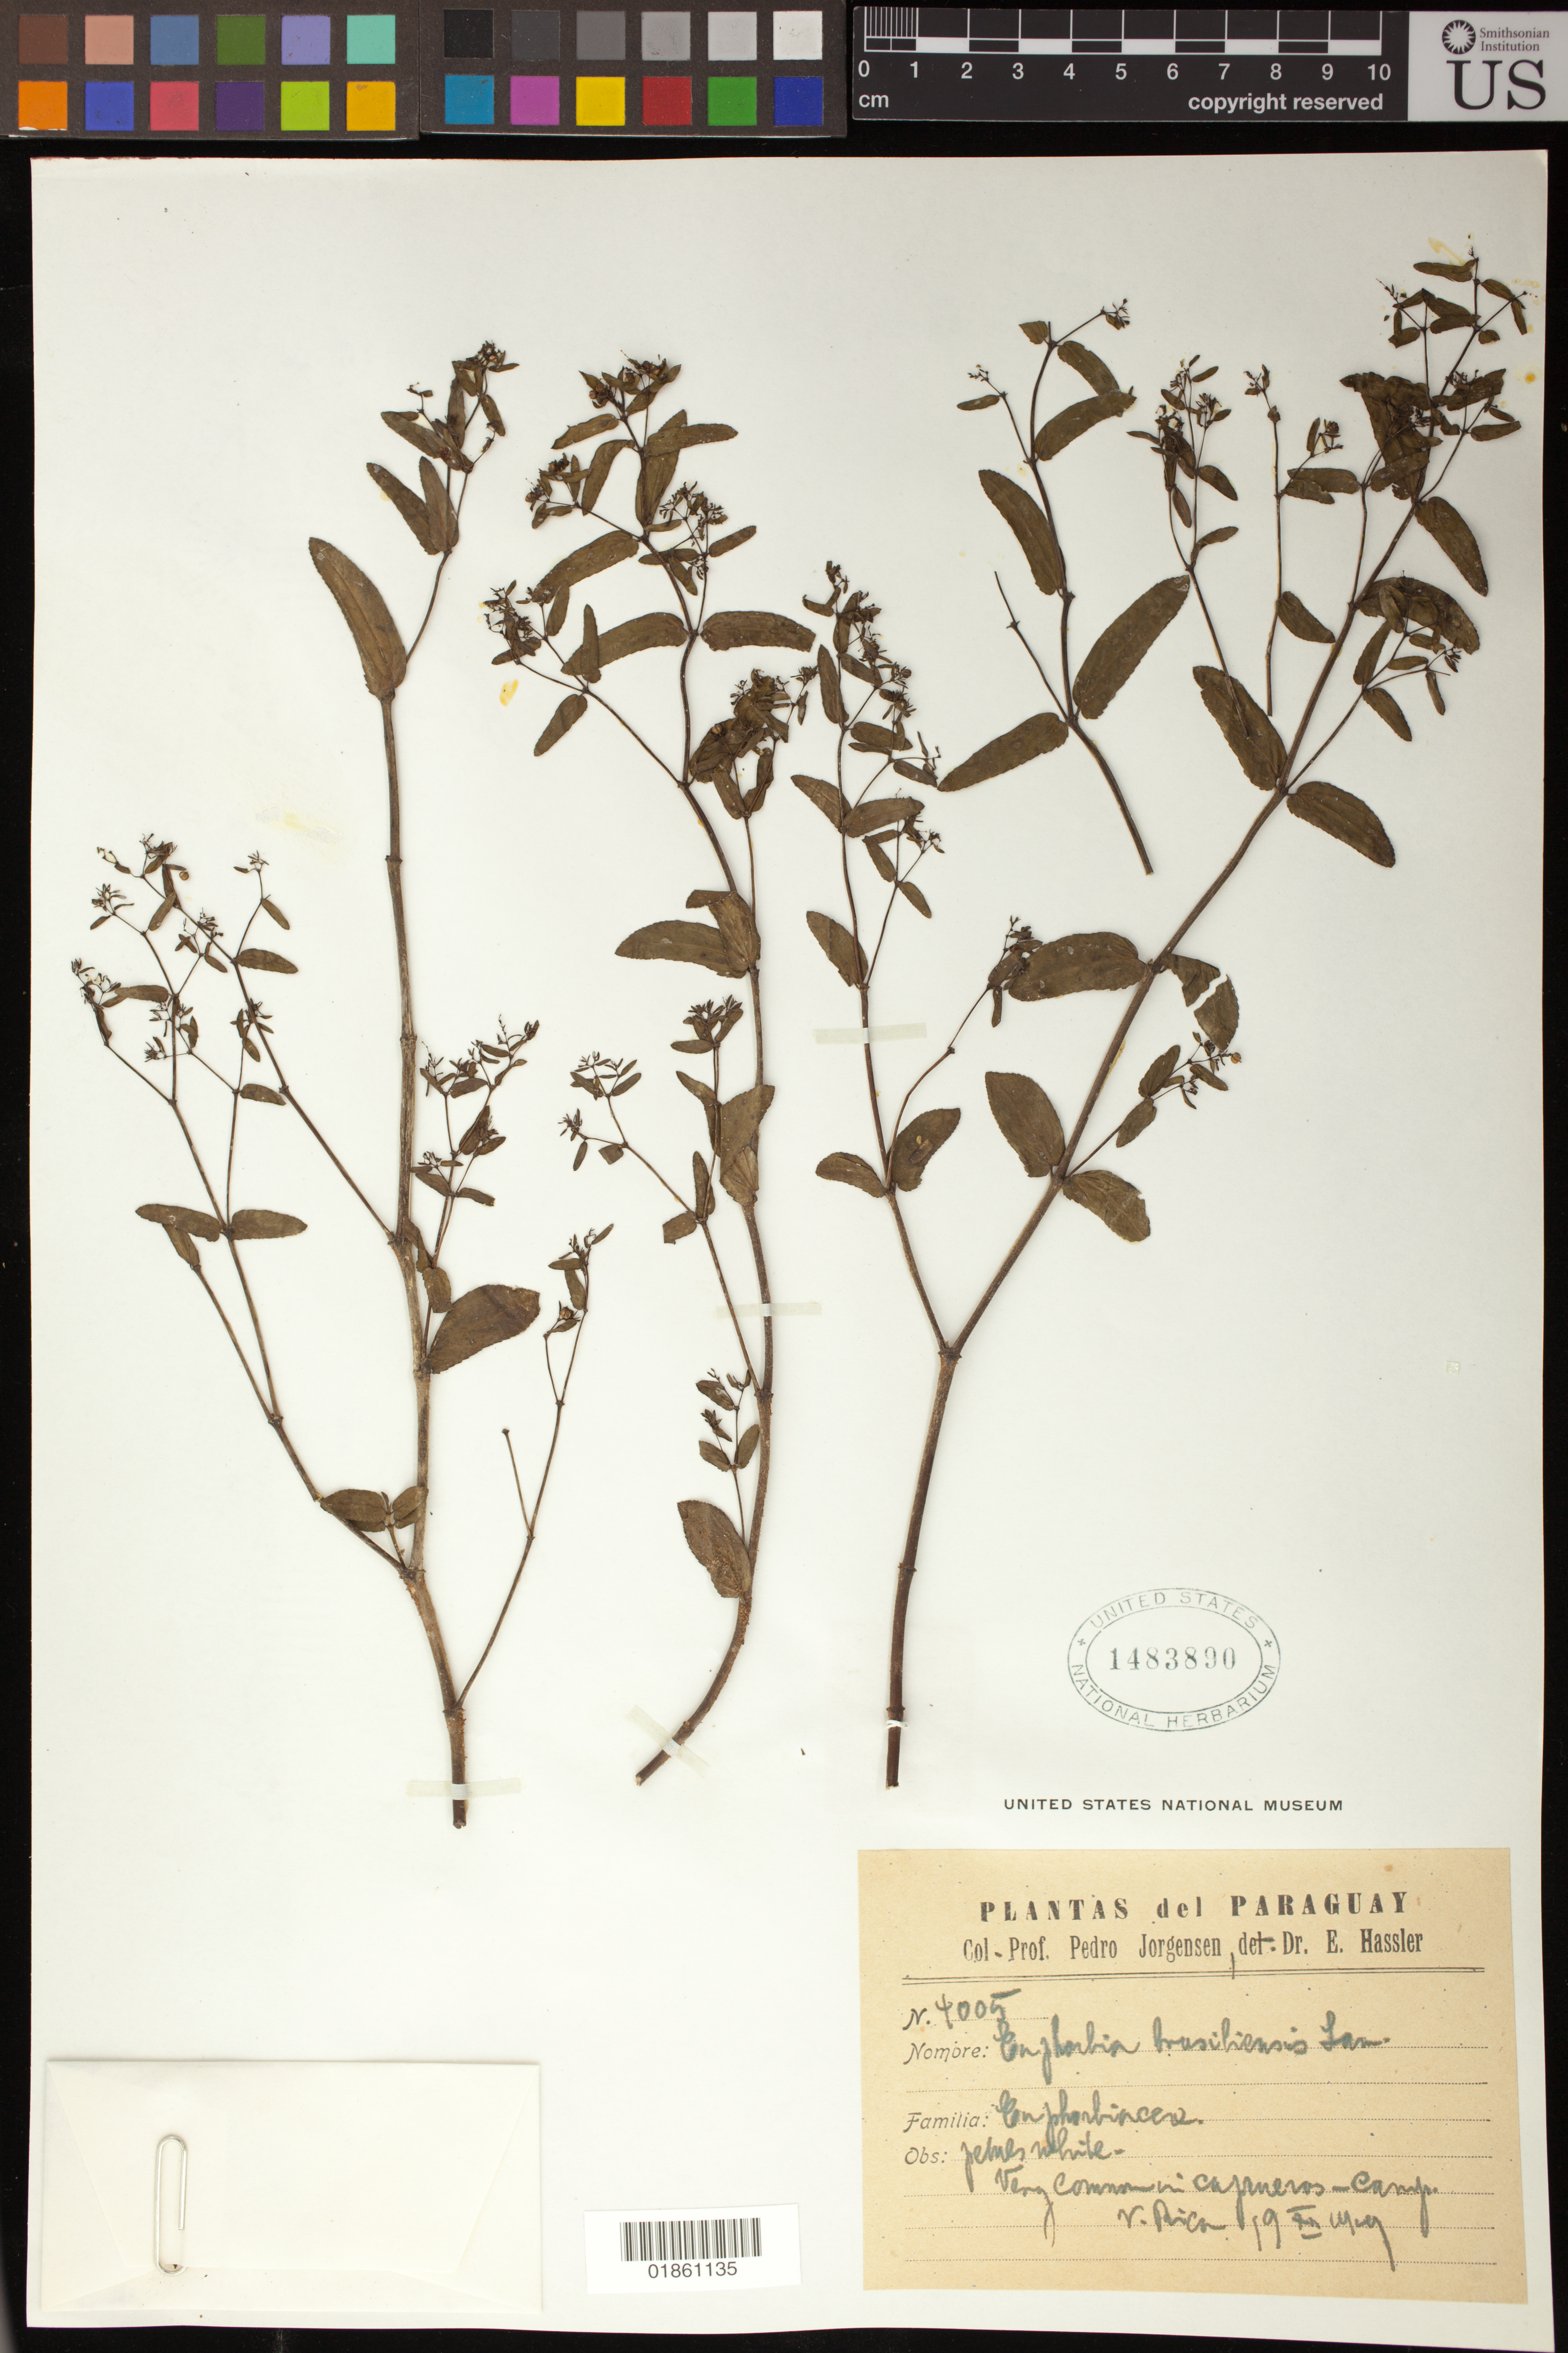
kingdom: Plantae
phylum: Tracheophyta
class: Magnoliopsida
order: Malpighiales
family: Euphorbiaceae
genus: Euphorbia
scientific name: Euphorbia hyssopifolia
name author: L.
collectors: P. Jorgensen & E. Hassler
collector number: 4005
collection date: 1911-05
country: Paraguay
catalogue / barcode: US 1483890